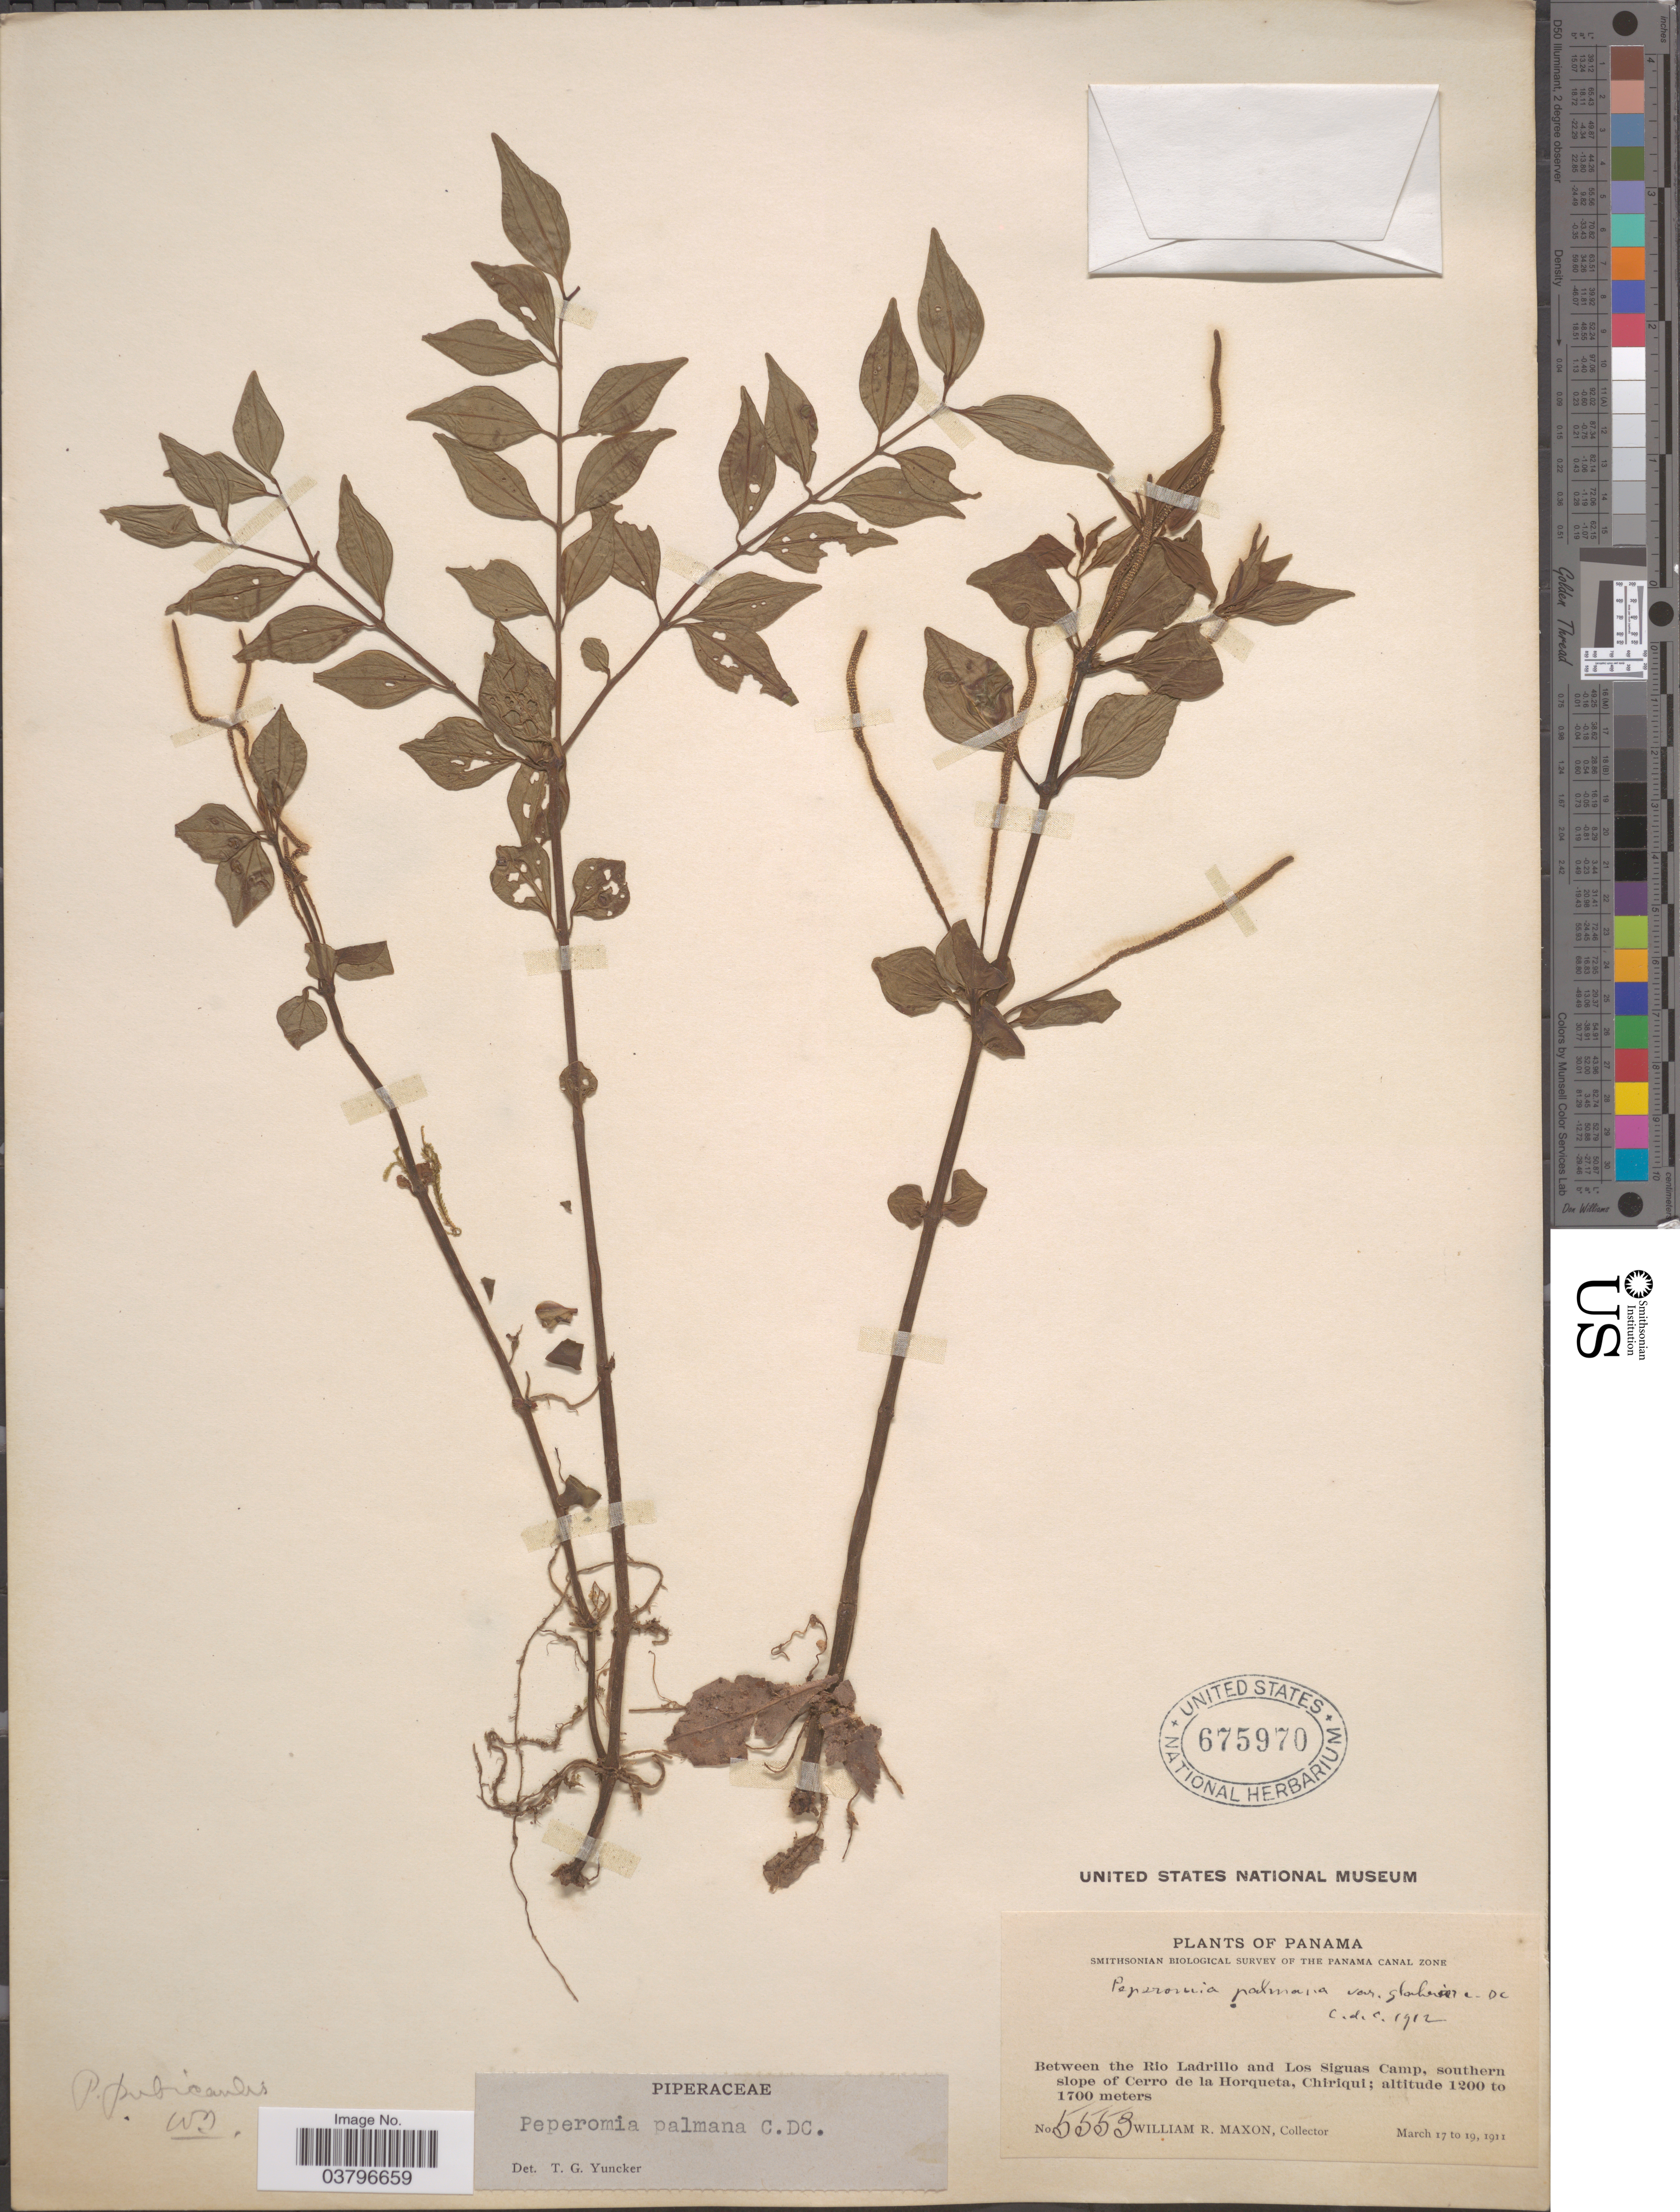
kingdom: Plantae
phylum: Tracheophyta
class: Magnoliopsida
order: Piperales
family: Piperaceae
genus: Peperomia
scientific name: Peperomia palmana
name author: C. DC.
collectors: W. R. Maxon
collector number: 5553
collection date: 1911-03-17/1911-03-19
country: Panama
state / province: Chiriqui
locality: The Panama Canal Zone. Between the Rio Ladrillo and Los Siguas Camp, southern slope of Cerro de la Horqueta.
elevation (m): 1200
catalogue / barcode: US 675970